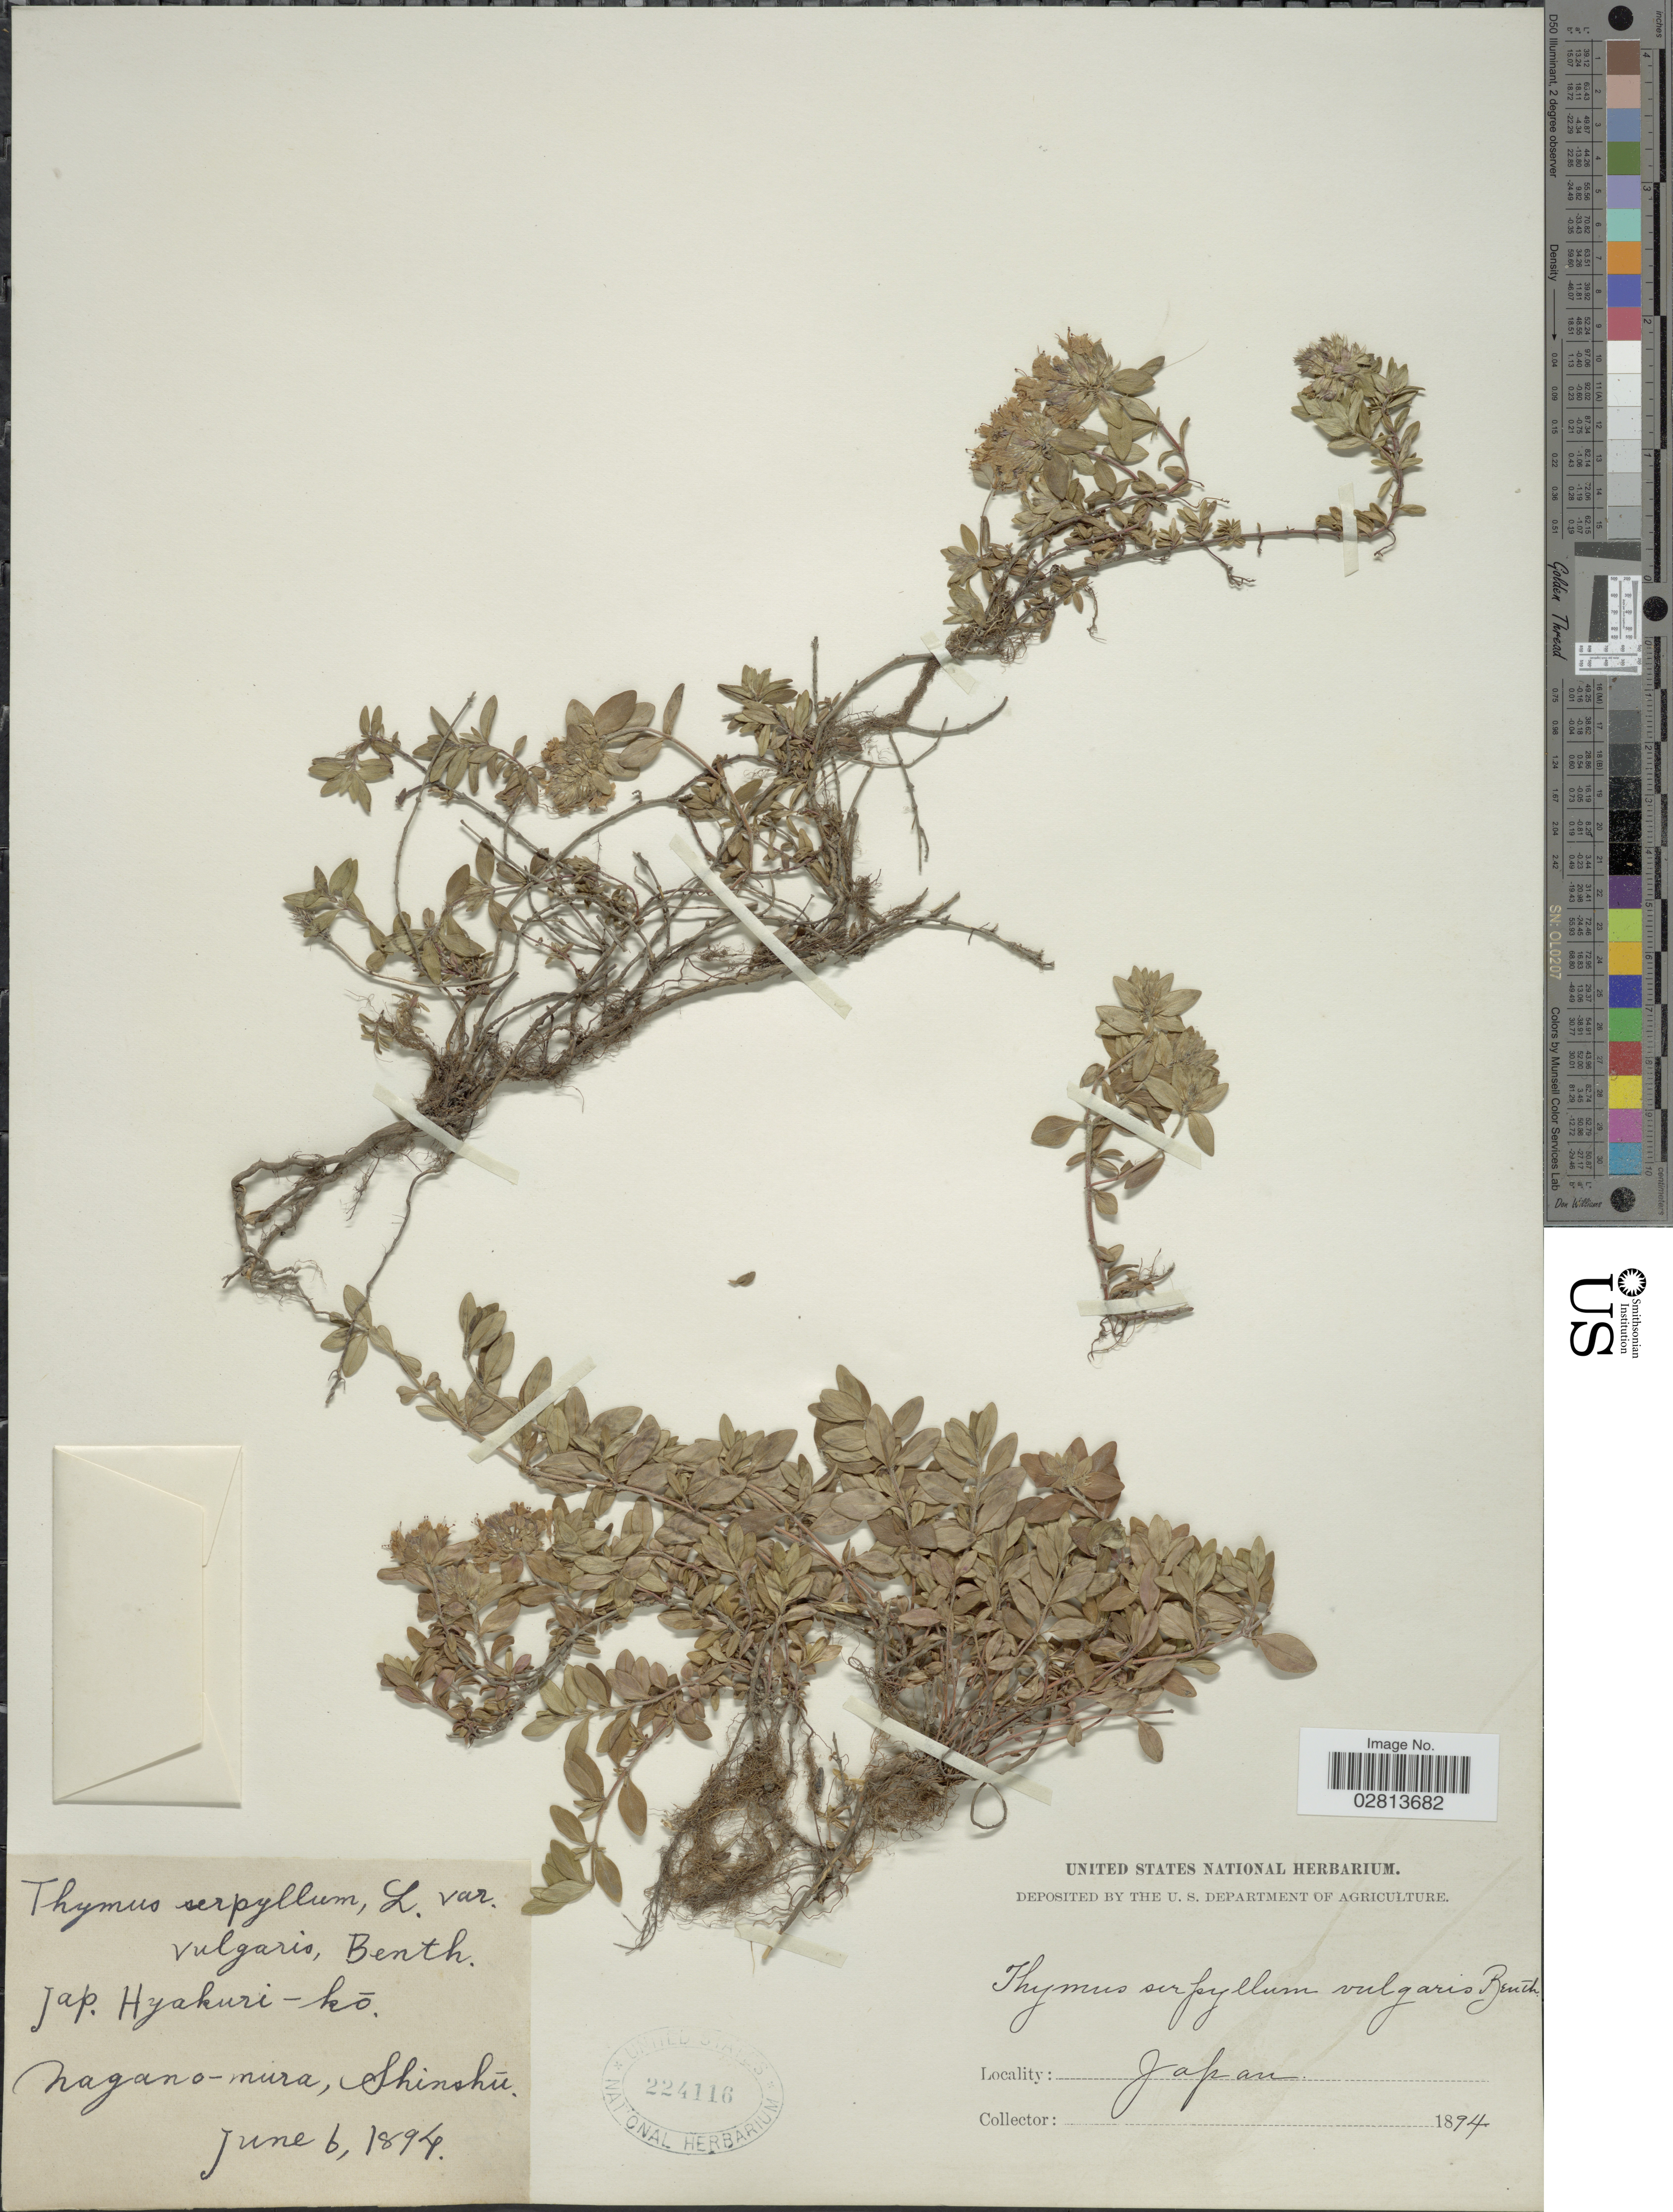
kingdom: Plantae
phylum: Tracheophyta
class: Magnoliopsida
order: Lamiales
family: Lamiaceae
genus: Thymus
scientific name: Thymus serpyllum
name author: L.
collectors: ex herb. United States National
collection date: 1894-06-06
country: Japan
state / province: Nagano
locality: Nagano-mura, Shinshu.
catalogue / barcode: US 224116